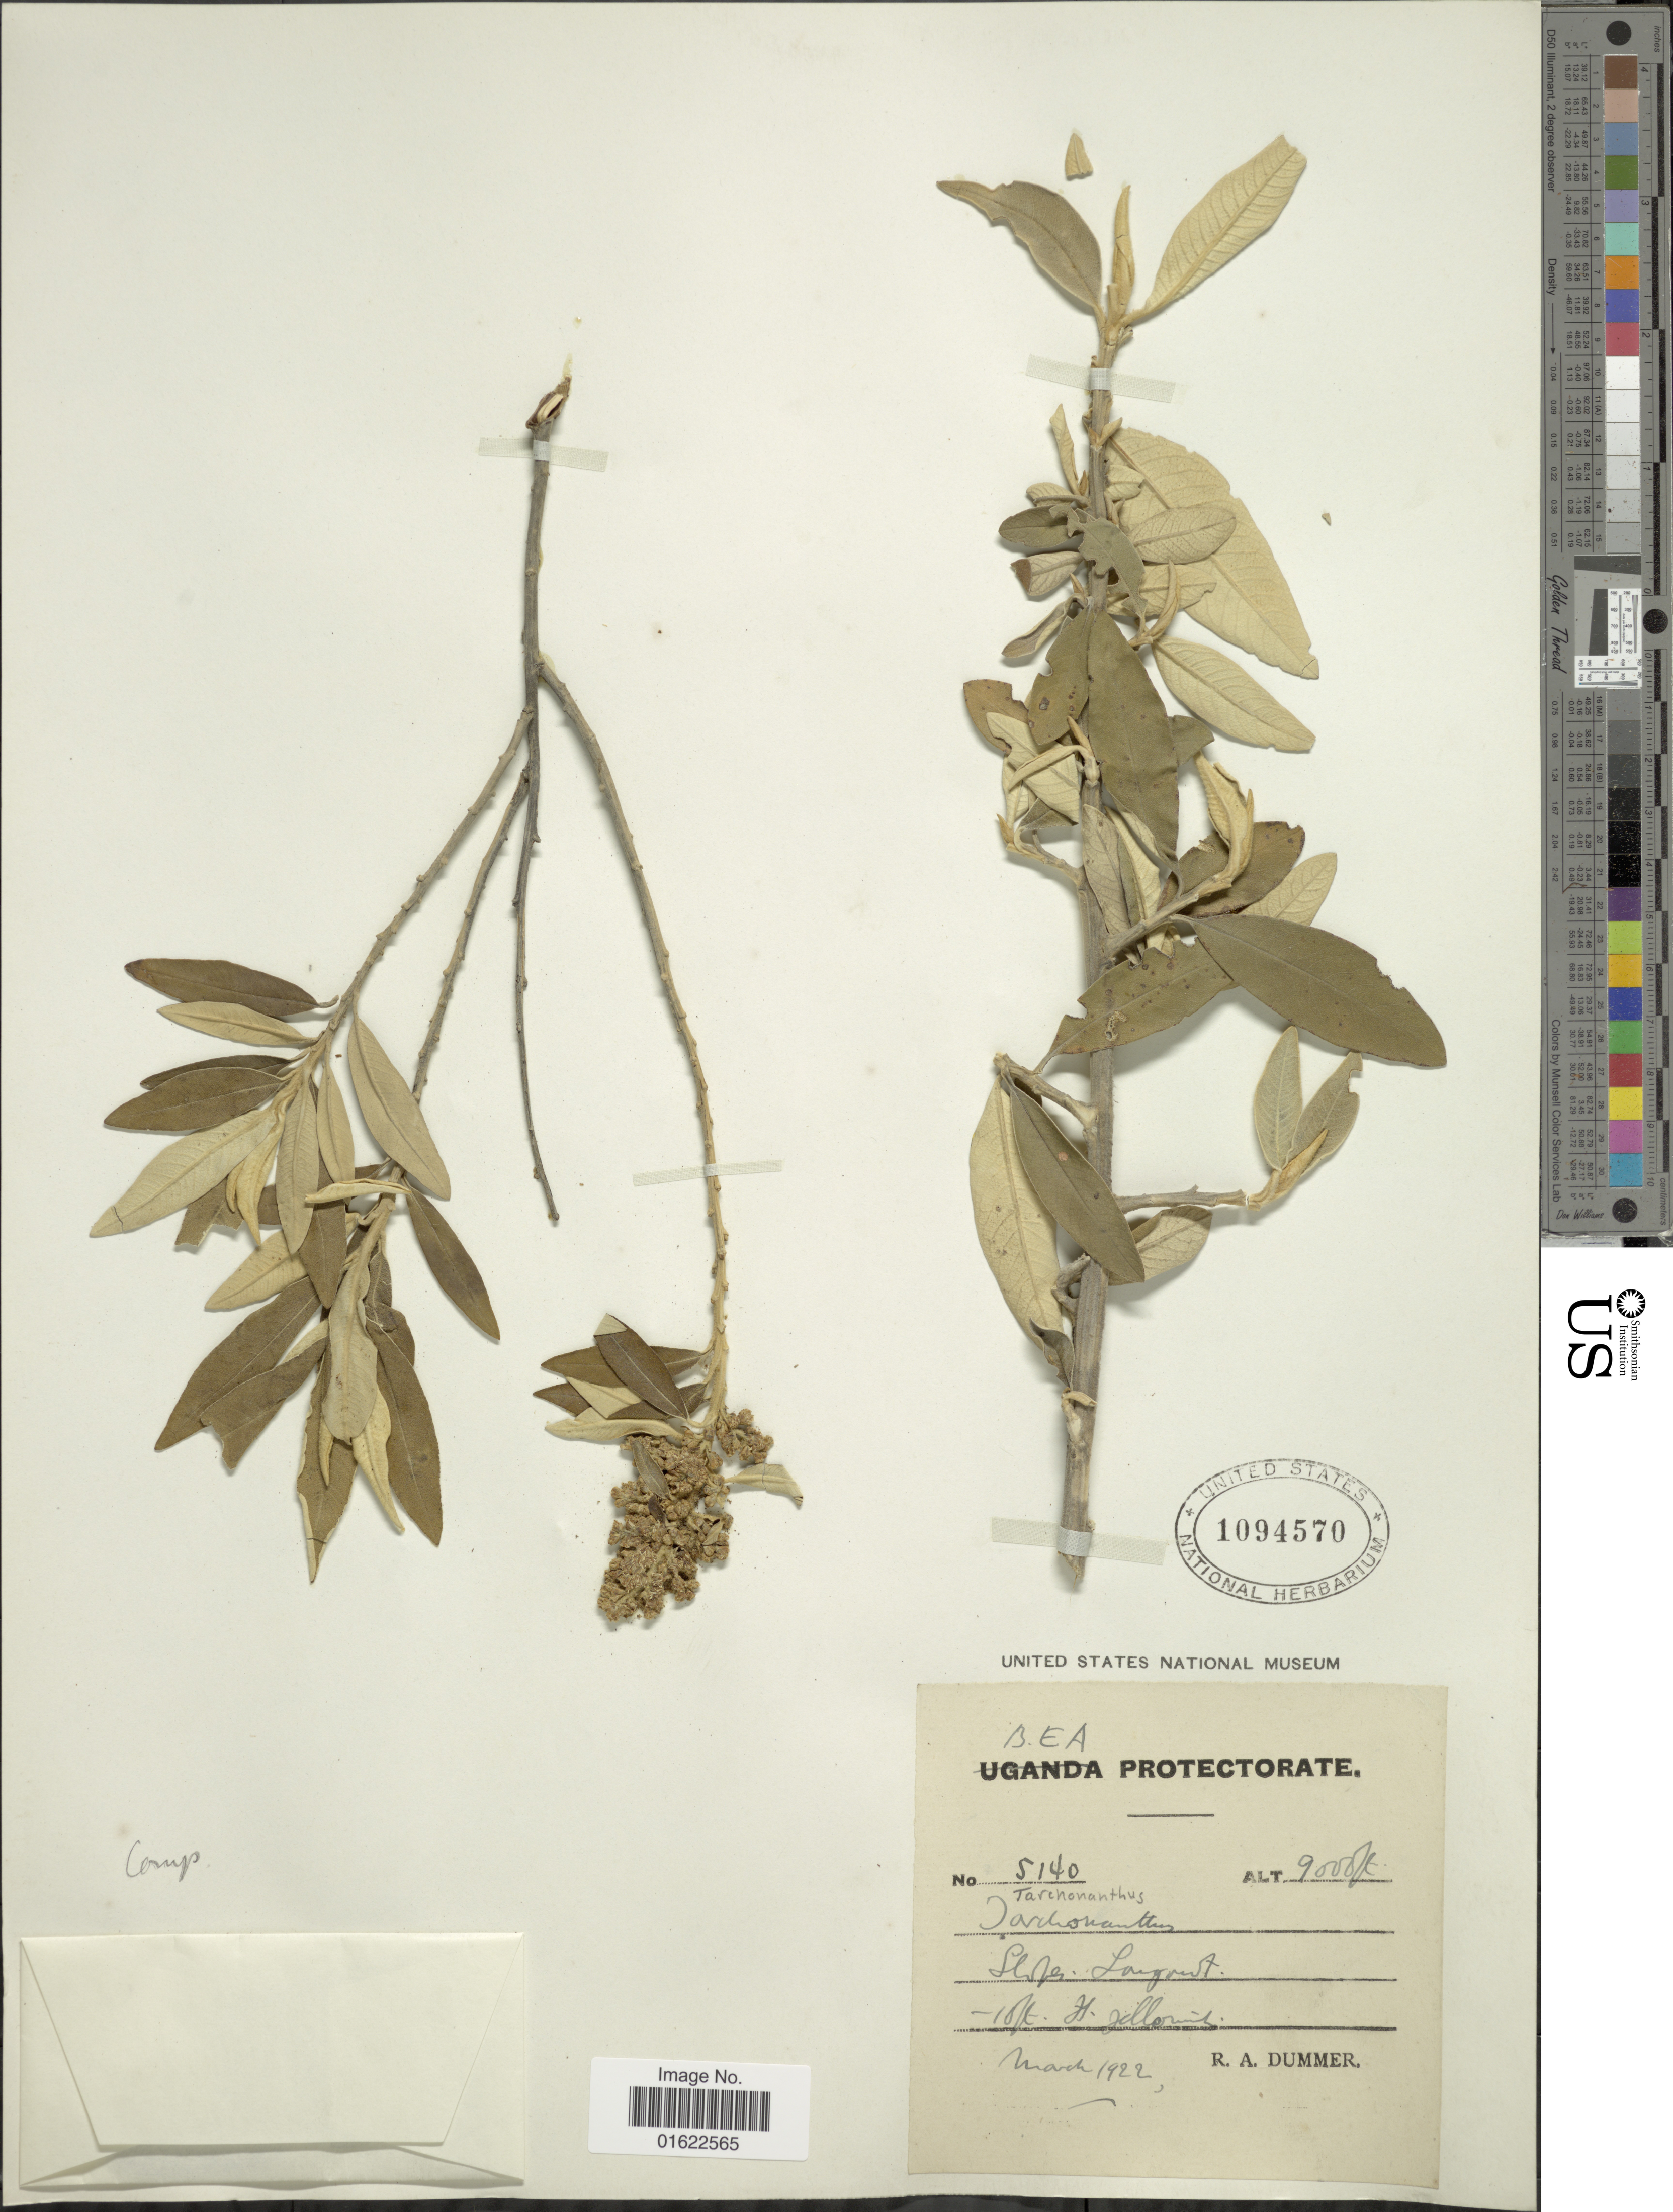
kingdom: Plantae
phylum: Tracheophyta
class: Magnoliopsida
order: Asterales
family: Asteraceae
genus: Tarchonanthus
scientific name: Tarchonanthus sp.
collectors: R. Dümmer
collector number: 5140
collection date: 1922-03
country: Kenya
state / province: Nakuru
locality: Slopes, Lougoudt , H. jellouit [interpreted]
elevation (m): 3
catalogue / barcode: US 1094570